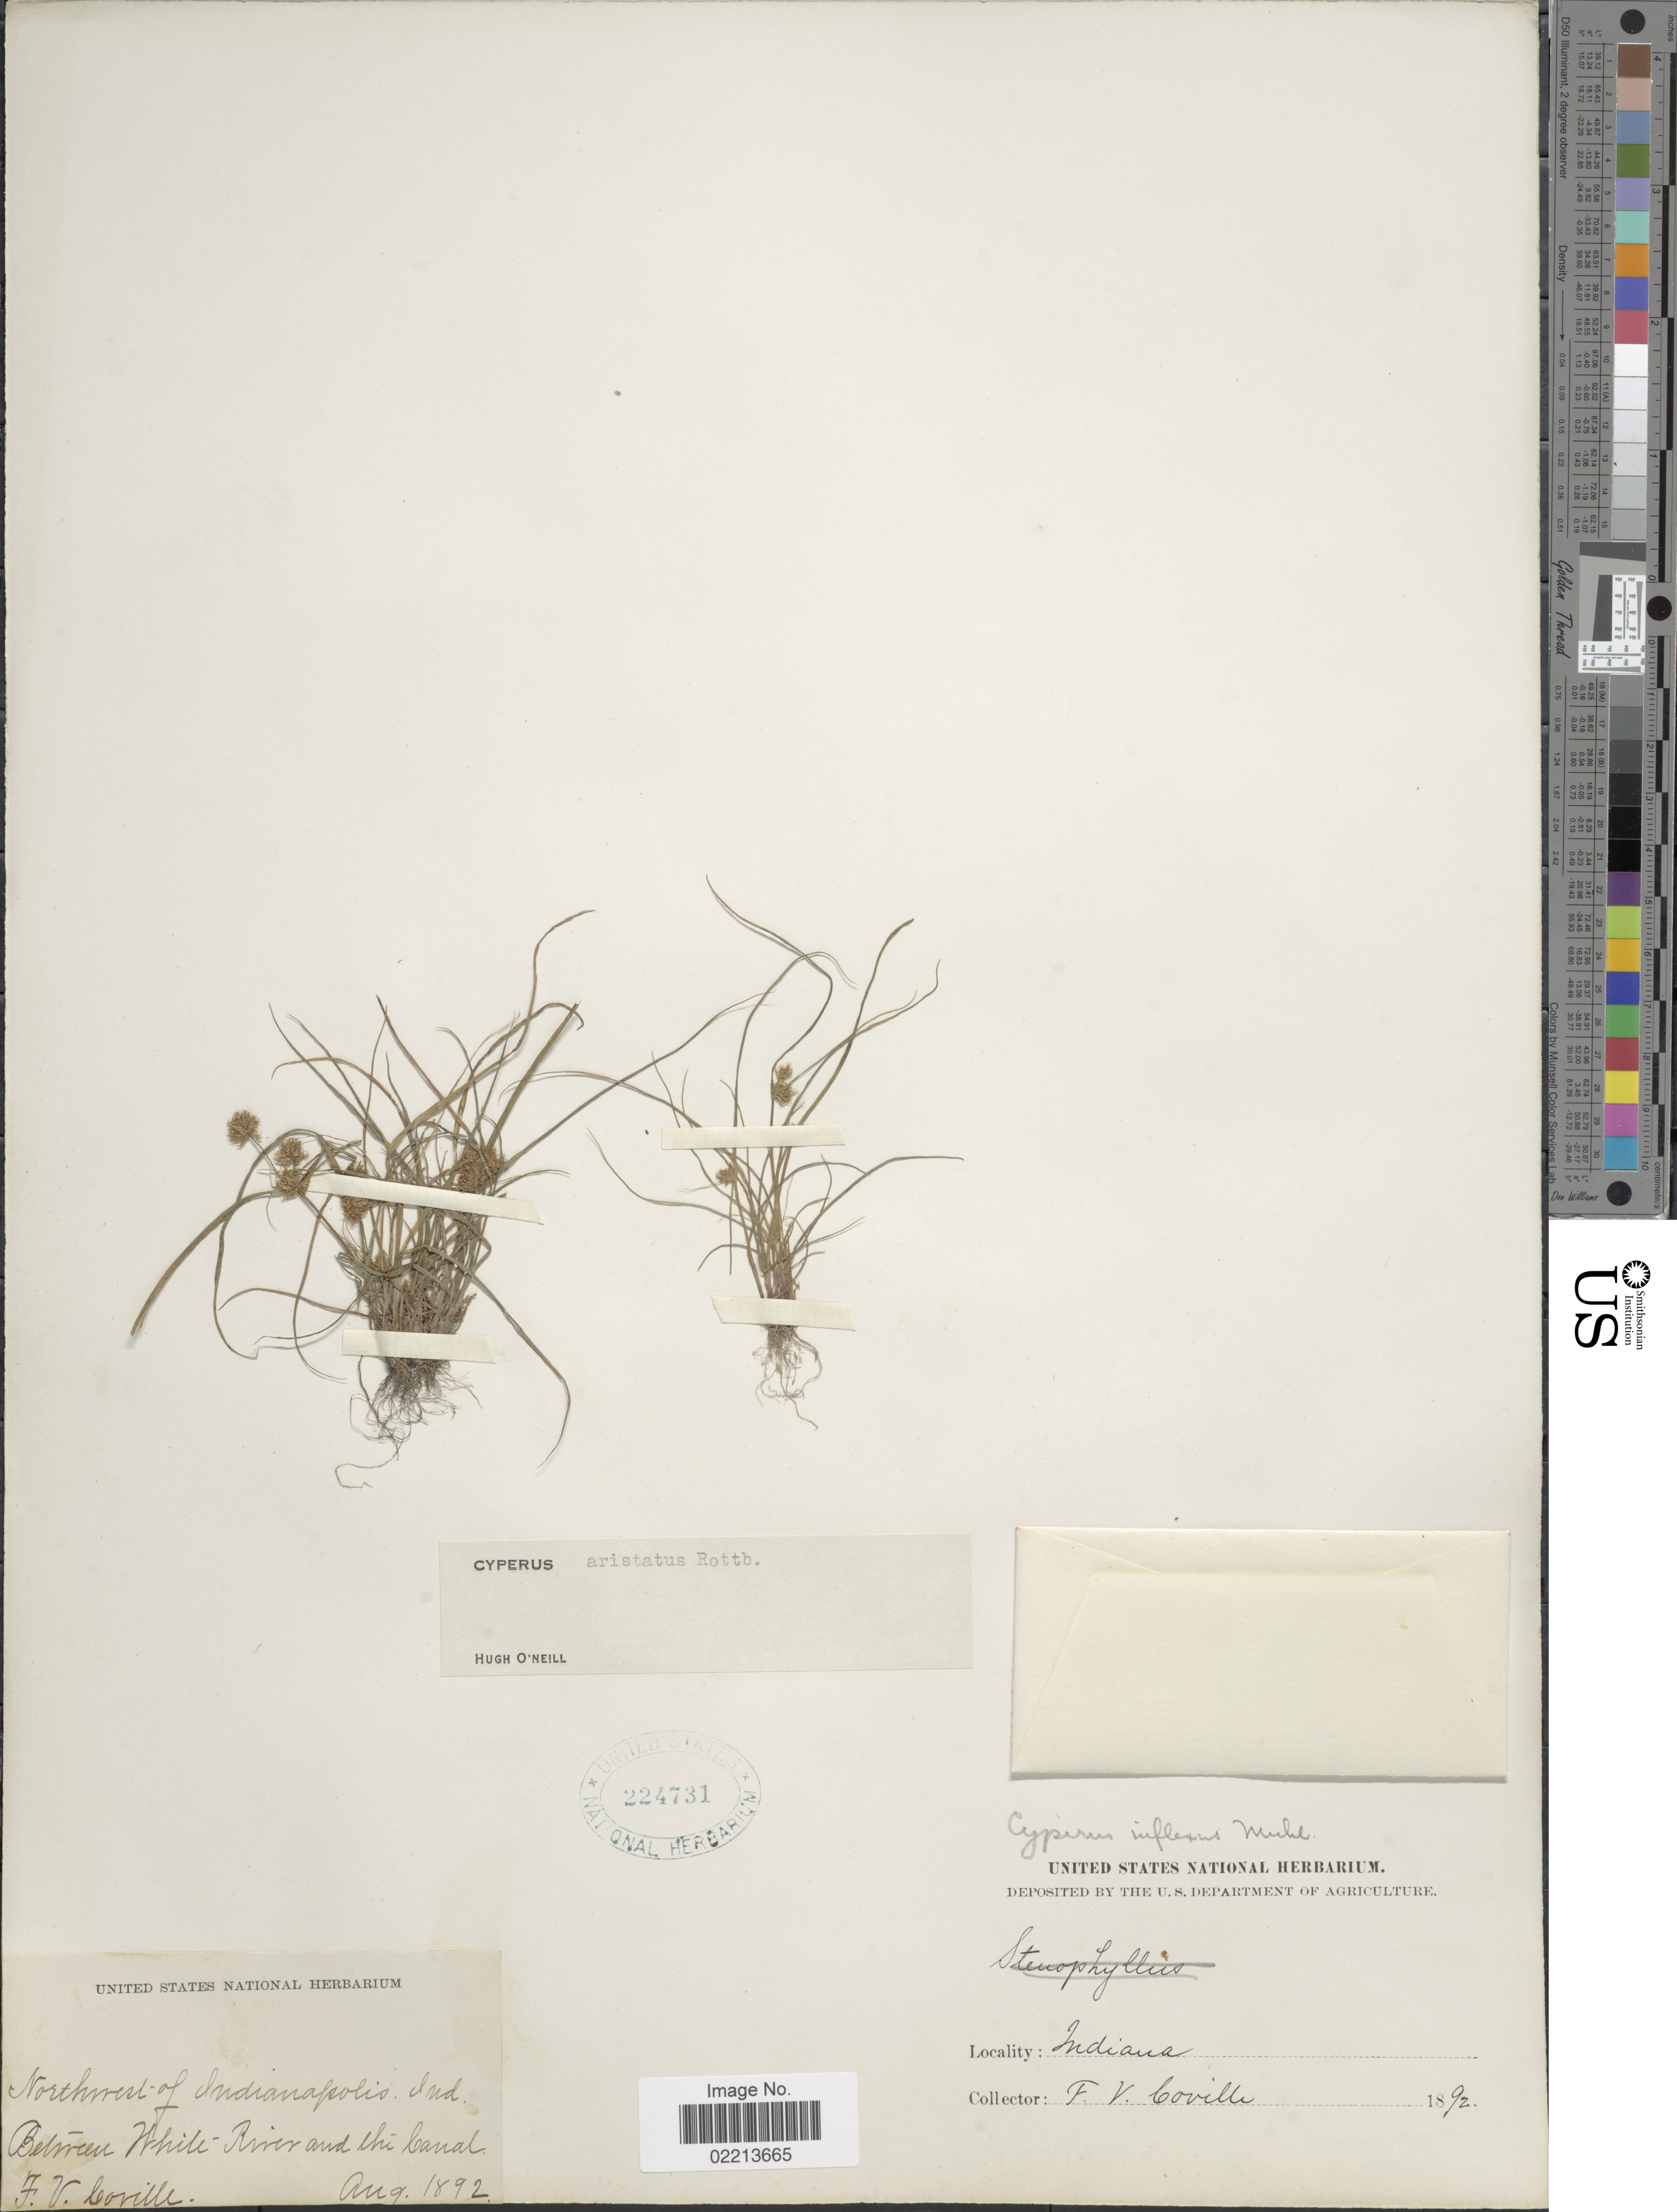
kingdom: Plantae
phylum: Tracheophyta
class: Liliopsida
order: Poales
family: Cyperaceae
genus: Cyperus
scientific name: Cyperus squarrosus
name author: L.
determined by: Strong, Mark T., (BOT), Smithsonian Institution - National Museum of Natural History (UNITED STATES)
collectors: F. V. Coville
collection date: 1892-08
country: United States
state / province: Indiana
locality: Northwest of Indianapolis, between White River and the Canal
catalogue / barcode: US 224731